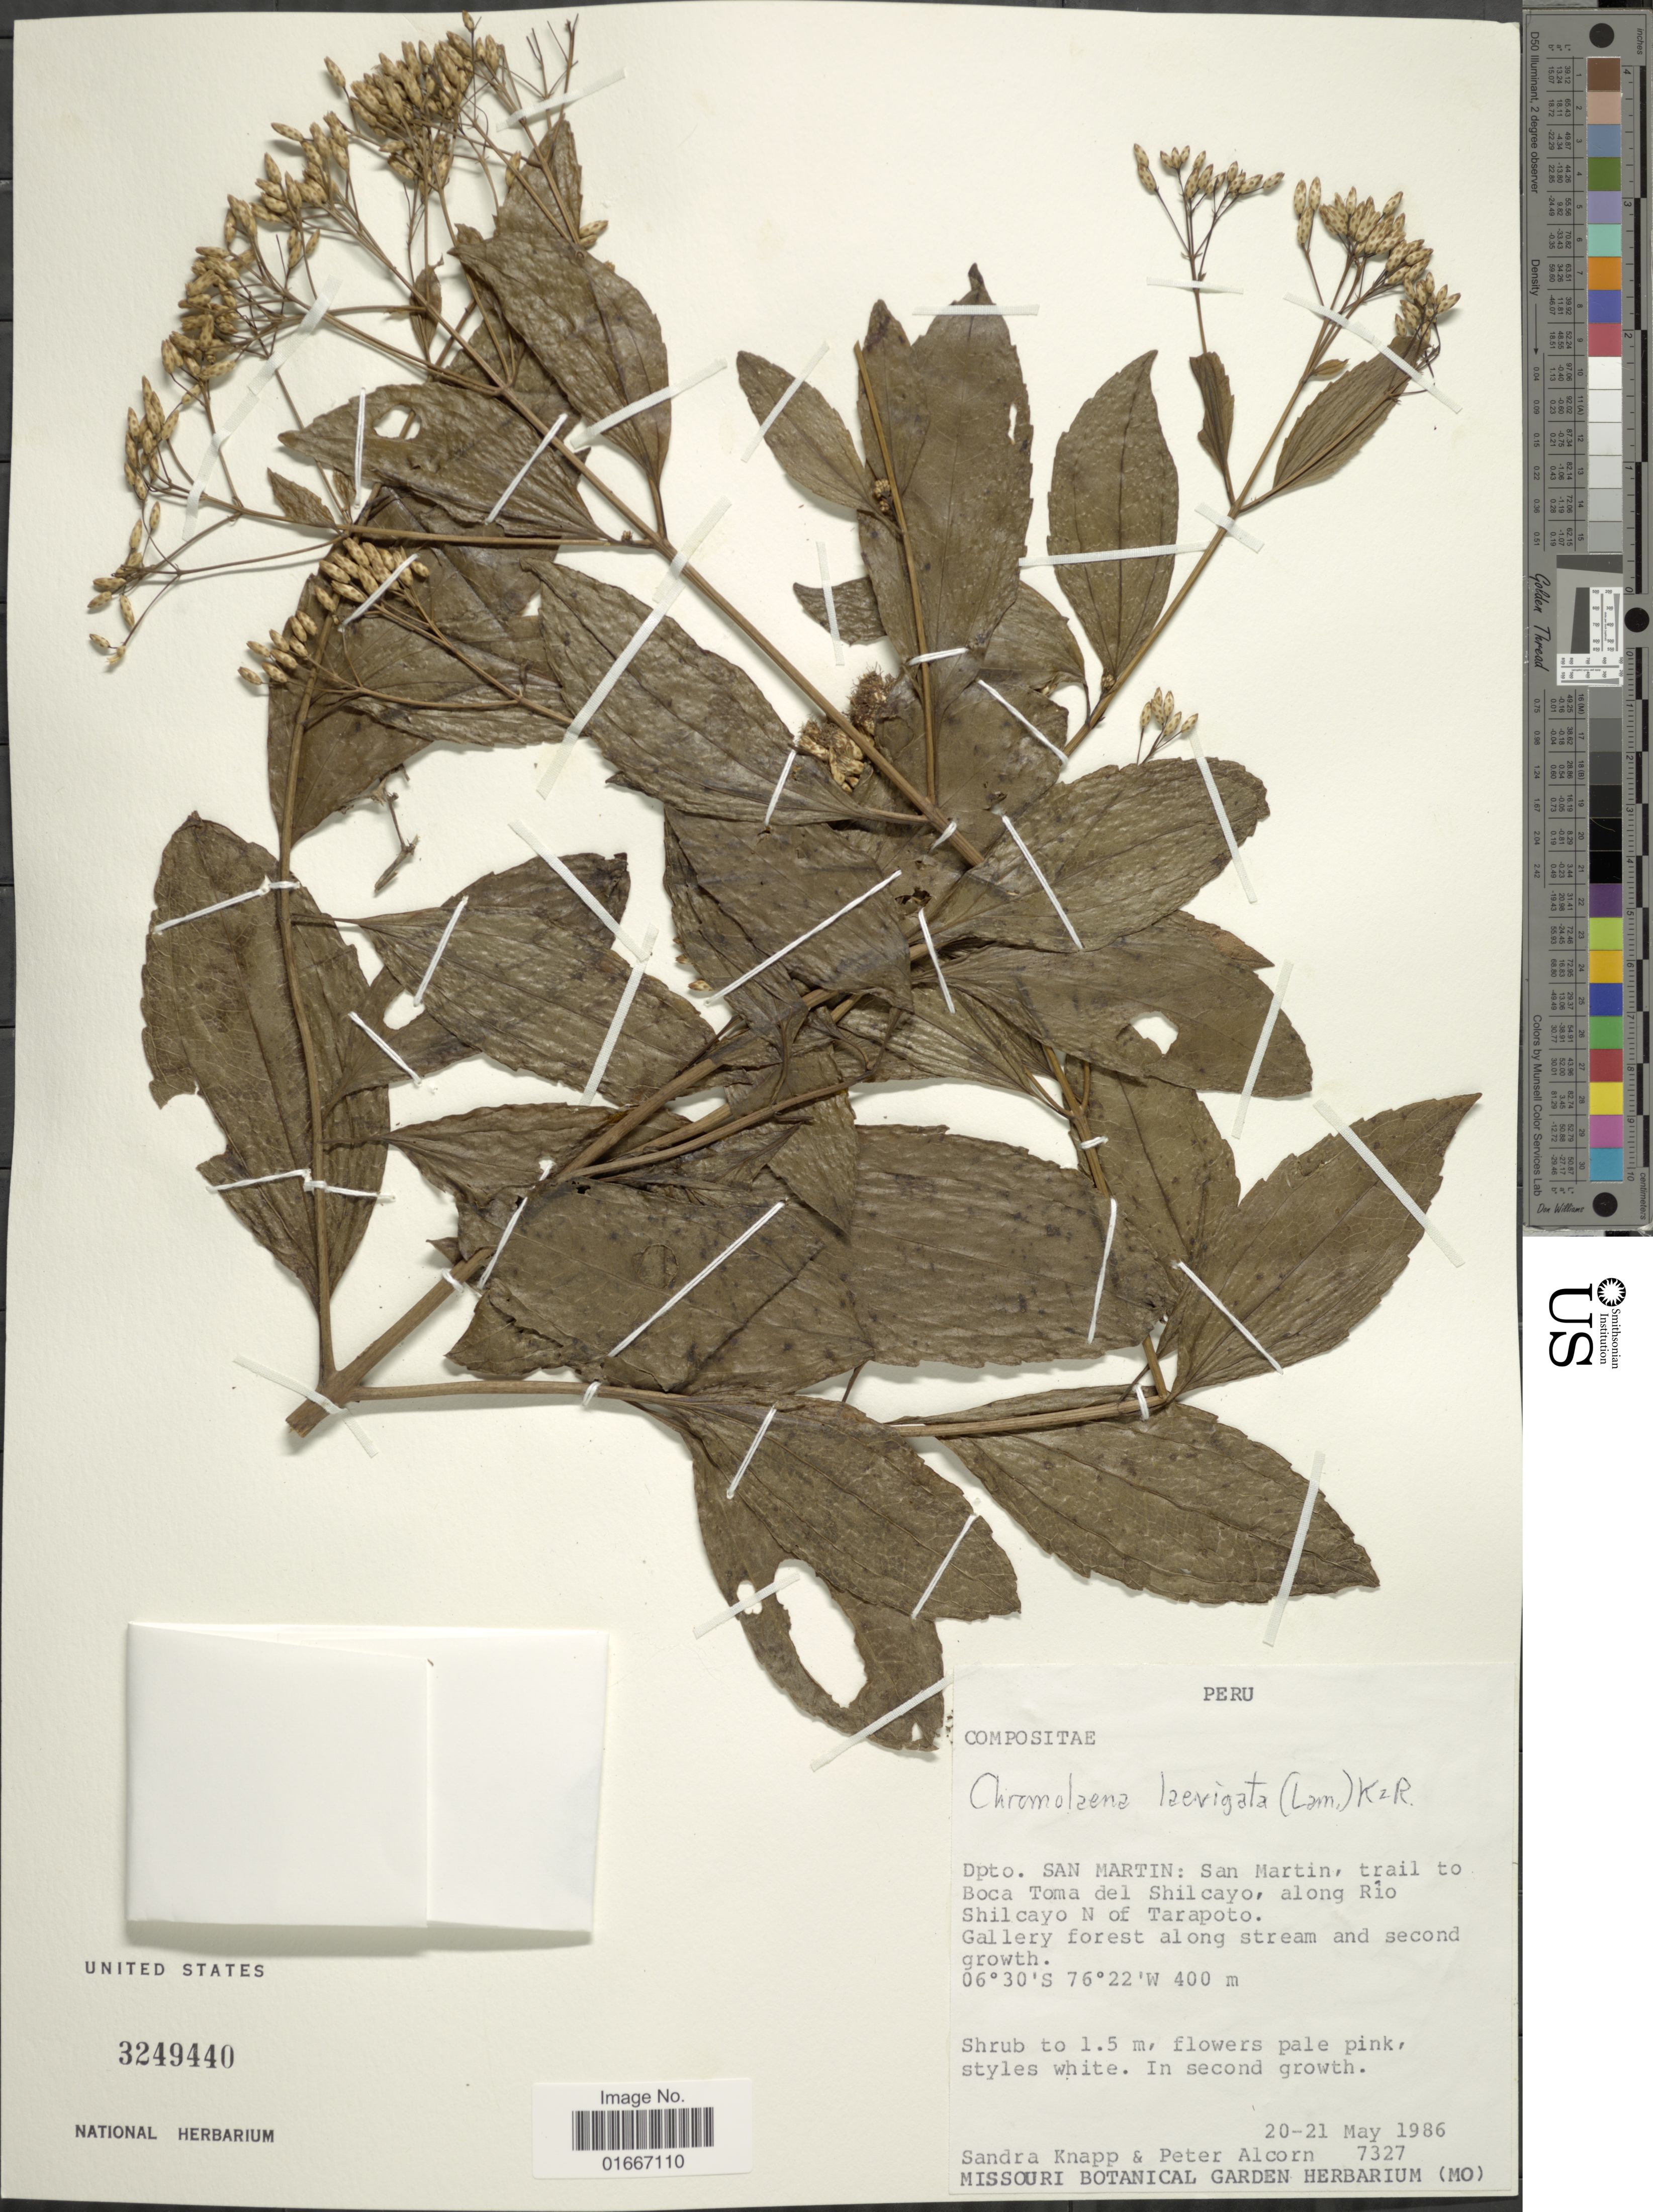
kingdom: Plantae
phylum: Tracheophyta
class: Magnoliopsida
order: Asterales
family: Asteraceae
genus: Chromolaena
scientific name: Chromolaena laevigata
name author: (Lam.) R.M. King & H. Rob.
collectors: S. Knapp & P. Alcorn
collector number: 7327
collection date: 1986-05-20/1986-05-21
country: Peru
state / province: San Martín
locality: San Martin, trail to Boca Toma del Shilcayo, along Rio Shilcayo N of Tarapoto. Gallery forest along stream and second growth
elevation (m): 400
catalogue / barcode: US 3249440